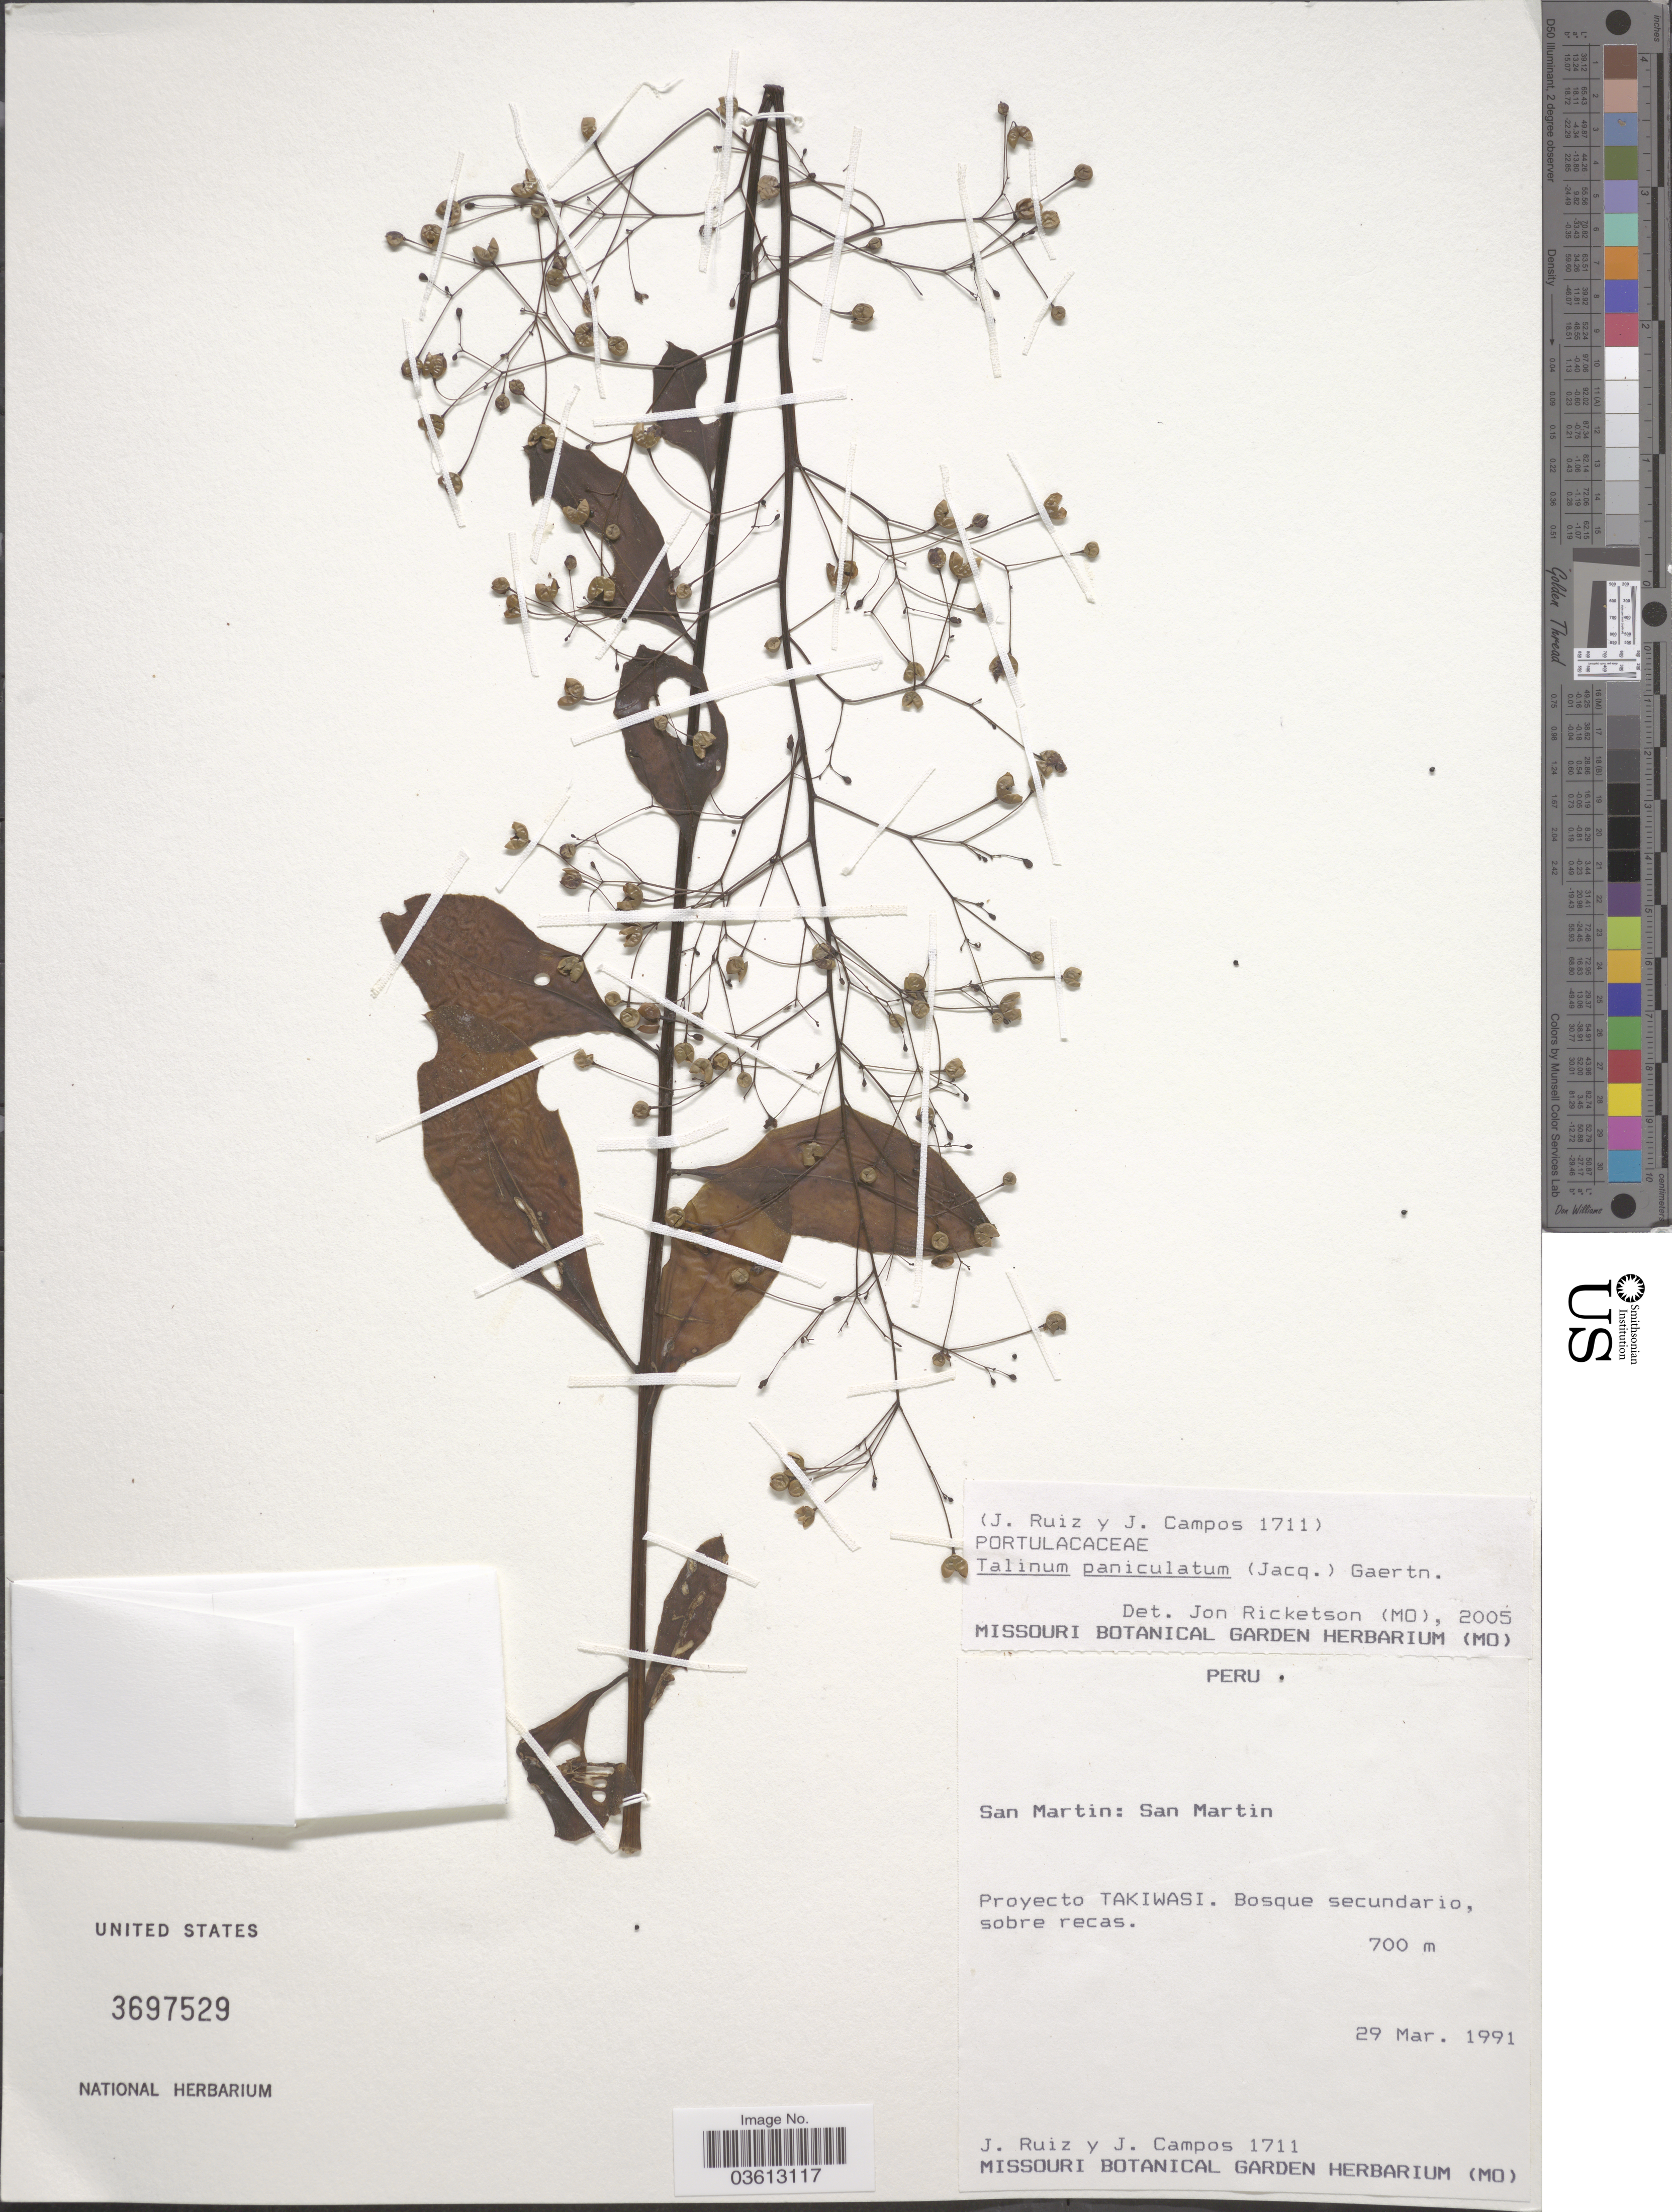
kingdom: Plantae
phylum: Tracheophyta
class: Magnoliopsida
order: Caryophyllales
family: Talinaceae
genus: Talinum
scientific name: Talinum paniculatum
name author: (Jacq.) Gaertn.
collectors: J. Ruiz & J. Campos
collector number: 1711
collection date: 1991-03-29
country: Peru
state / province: San Martín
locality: Proyecto Takiwasi.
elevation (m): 700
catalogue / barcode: US 3697529